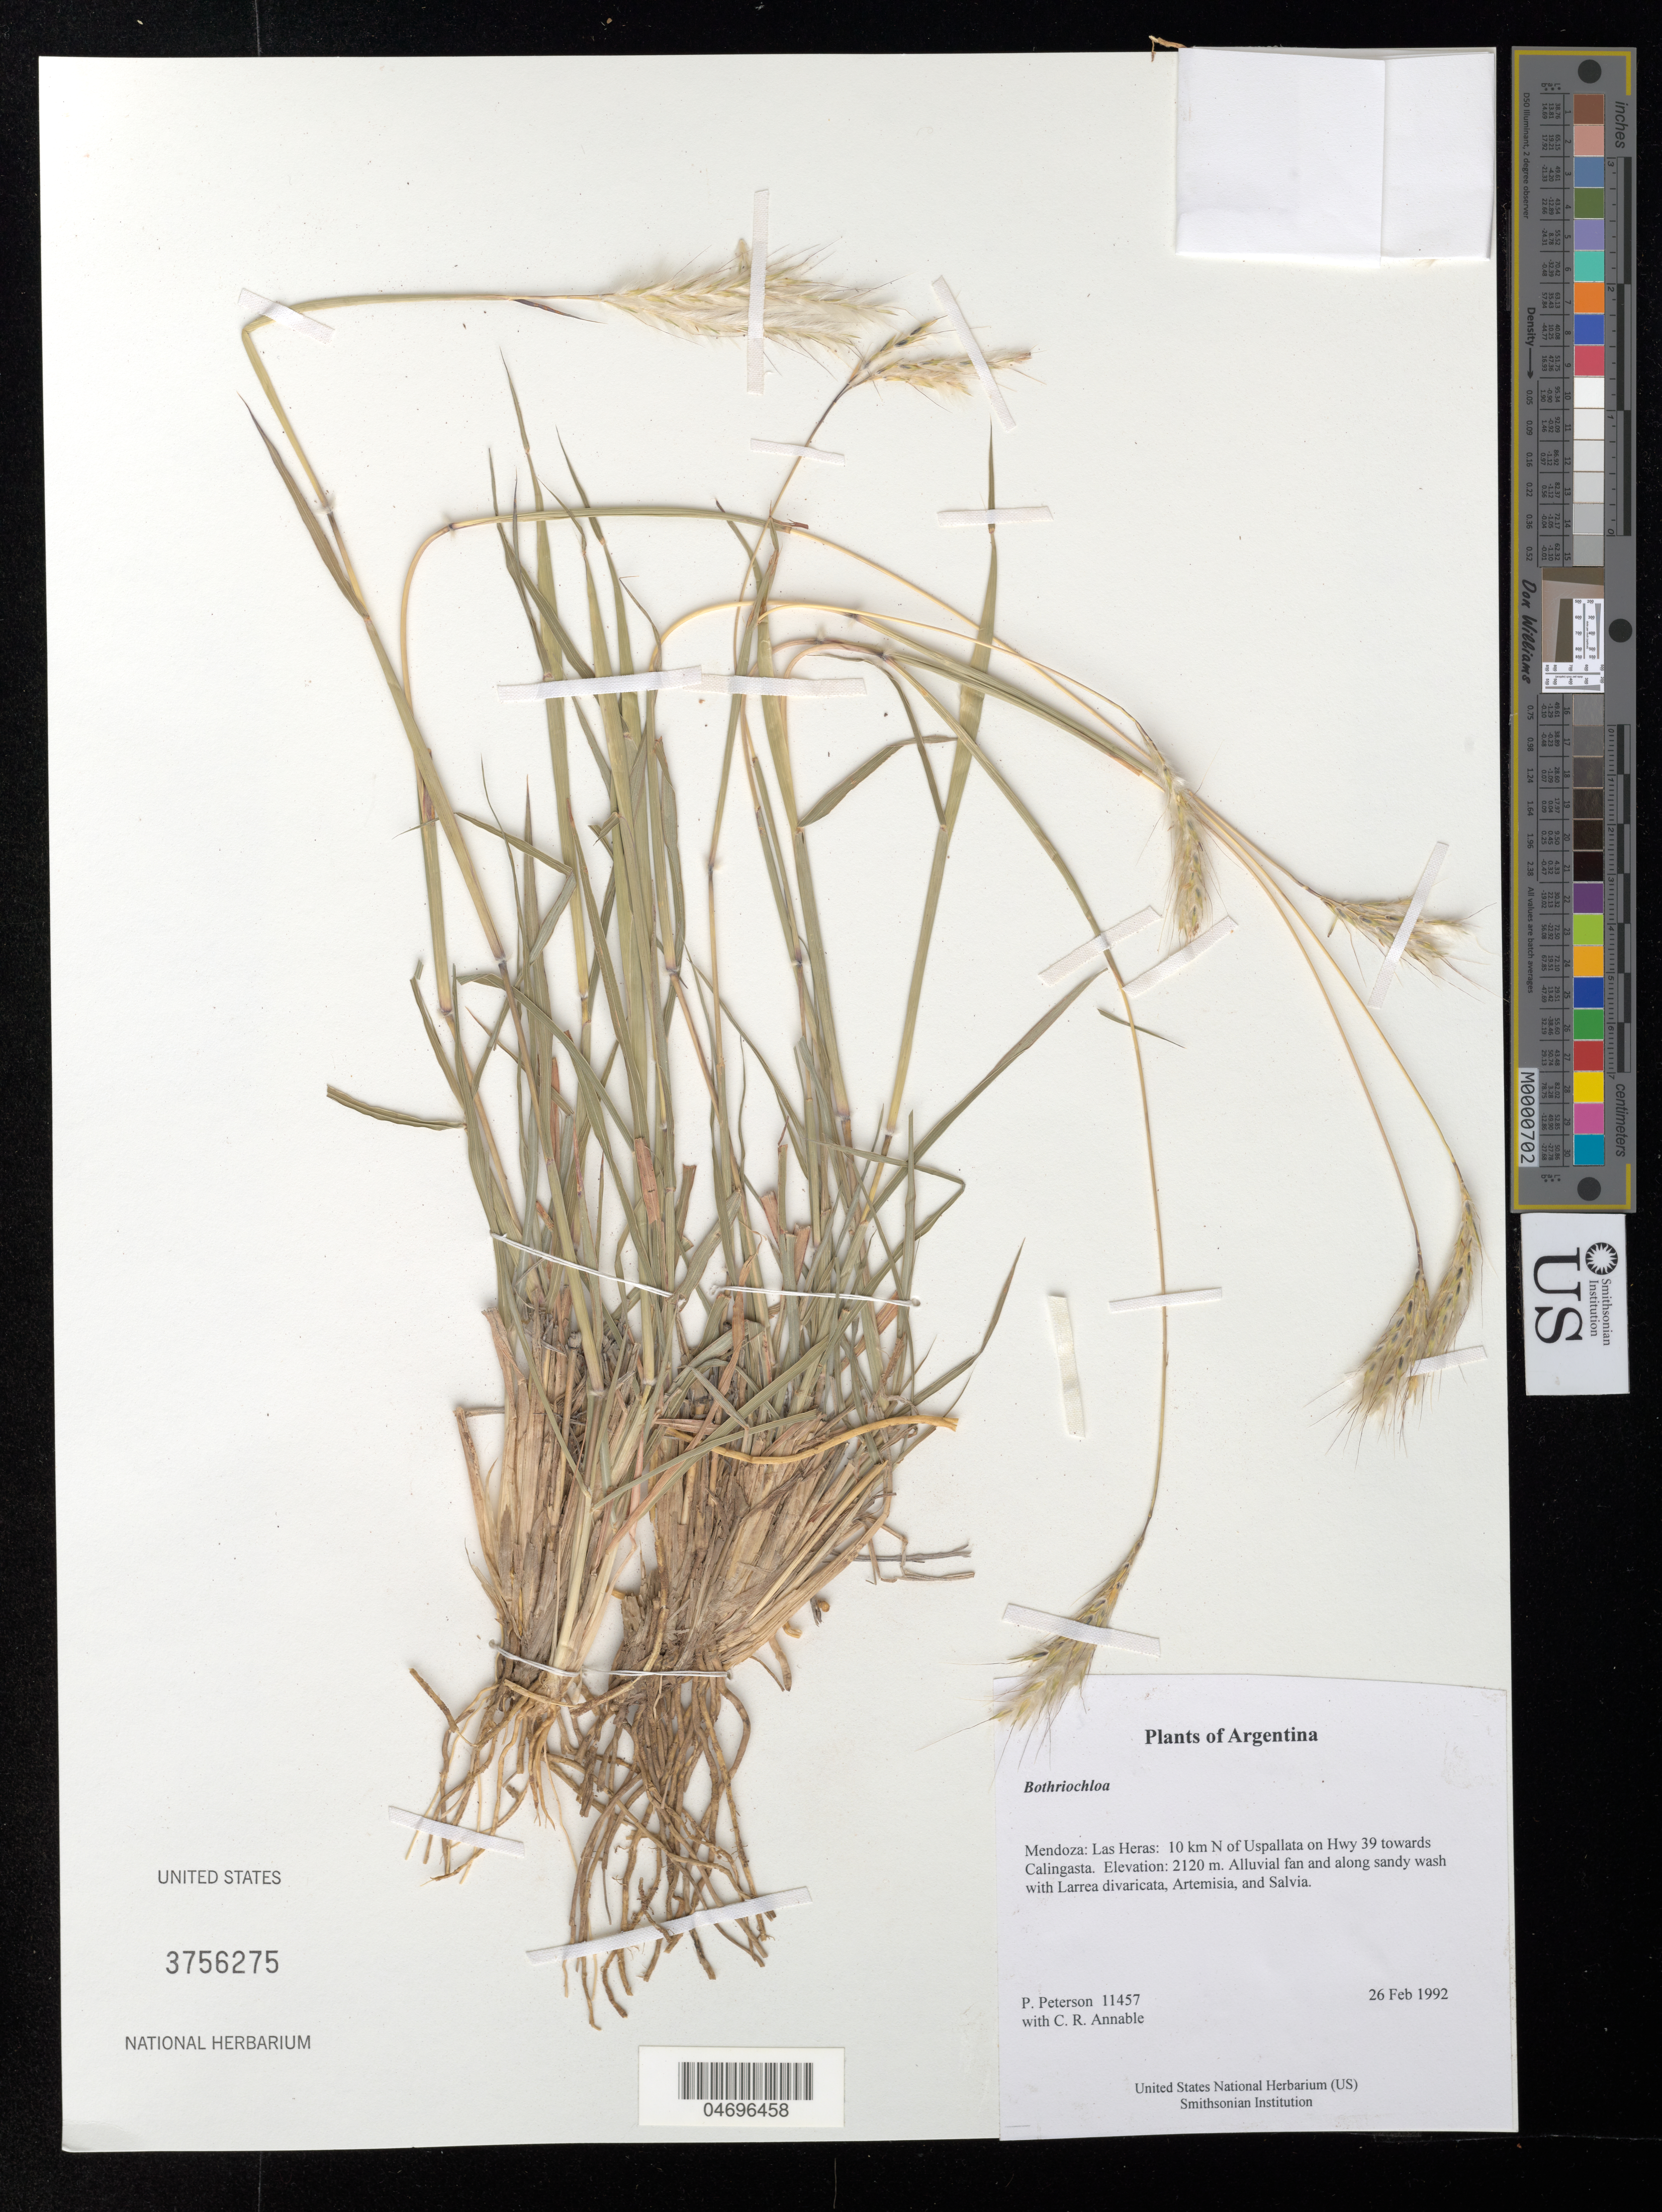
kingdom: Plantae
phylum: Tracheophyta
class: Liliopsida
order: Poales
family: Poaceae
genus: Bothriochloa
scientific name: Bothriochloa sp.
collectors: P. M. Peterson & C. R. Annable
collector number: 11457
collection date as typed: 26 Feb 1992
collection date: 1992-02-26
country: Argentina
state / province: Mendoza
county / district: Las Heras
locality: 10 km N of Uspallata on Hwy 39 towards Calingasta.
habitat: Alluvial fan and along sandy wash with Larrea divaricata, Artemisia, and Salvia.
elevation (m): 2120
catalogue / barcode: US 3756275